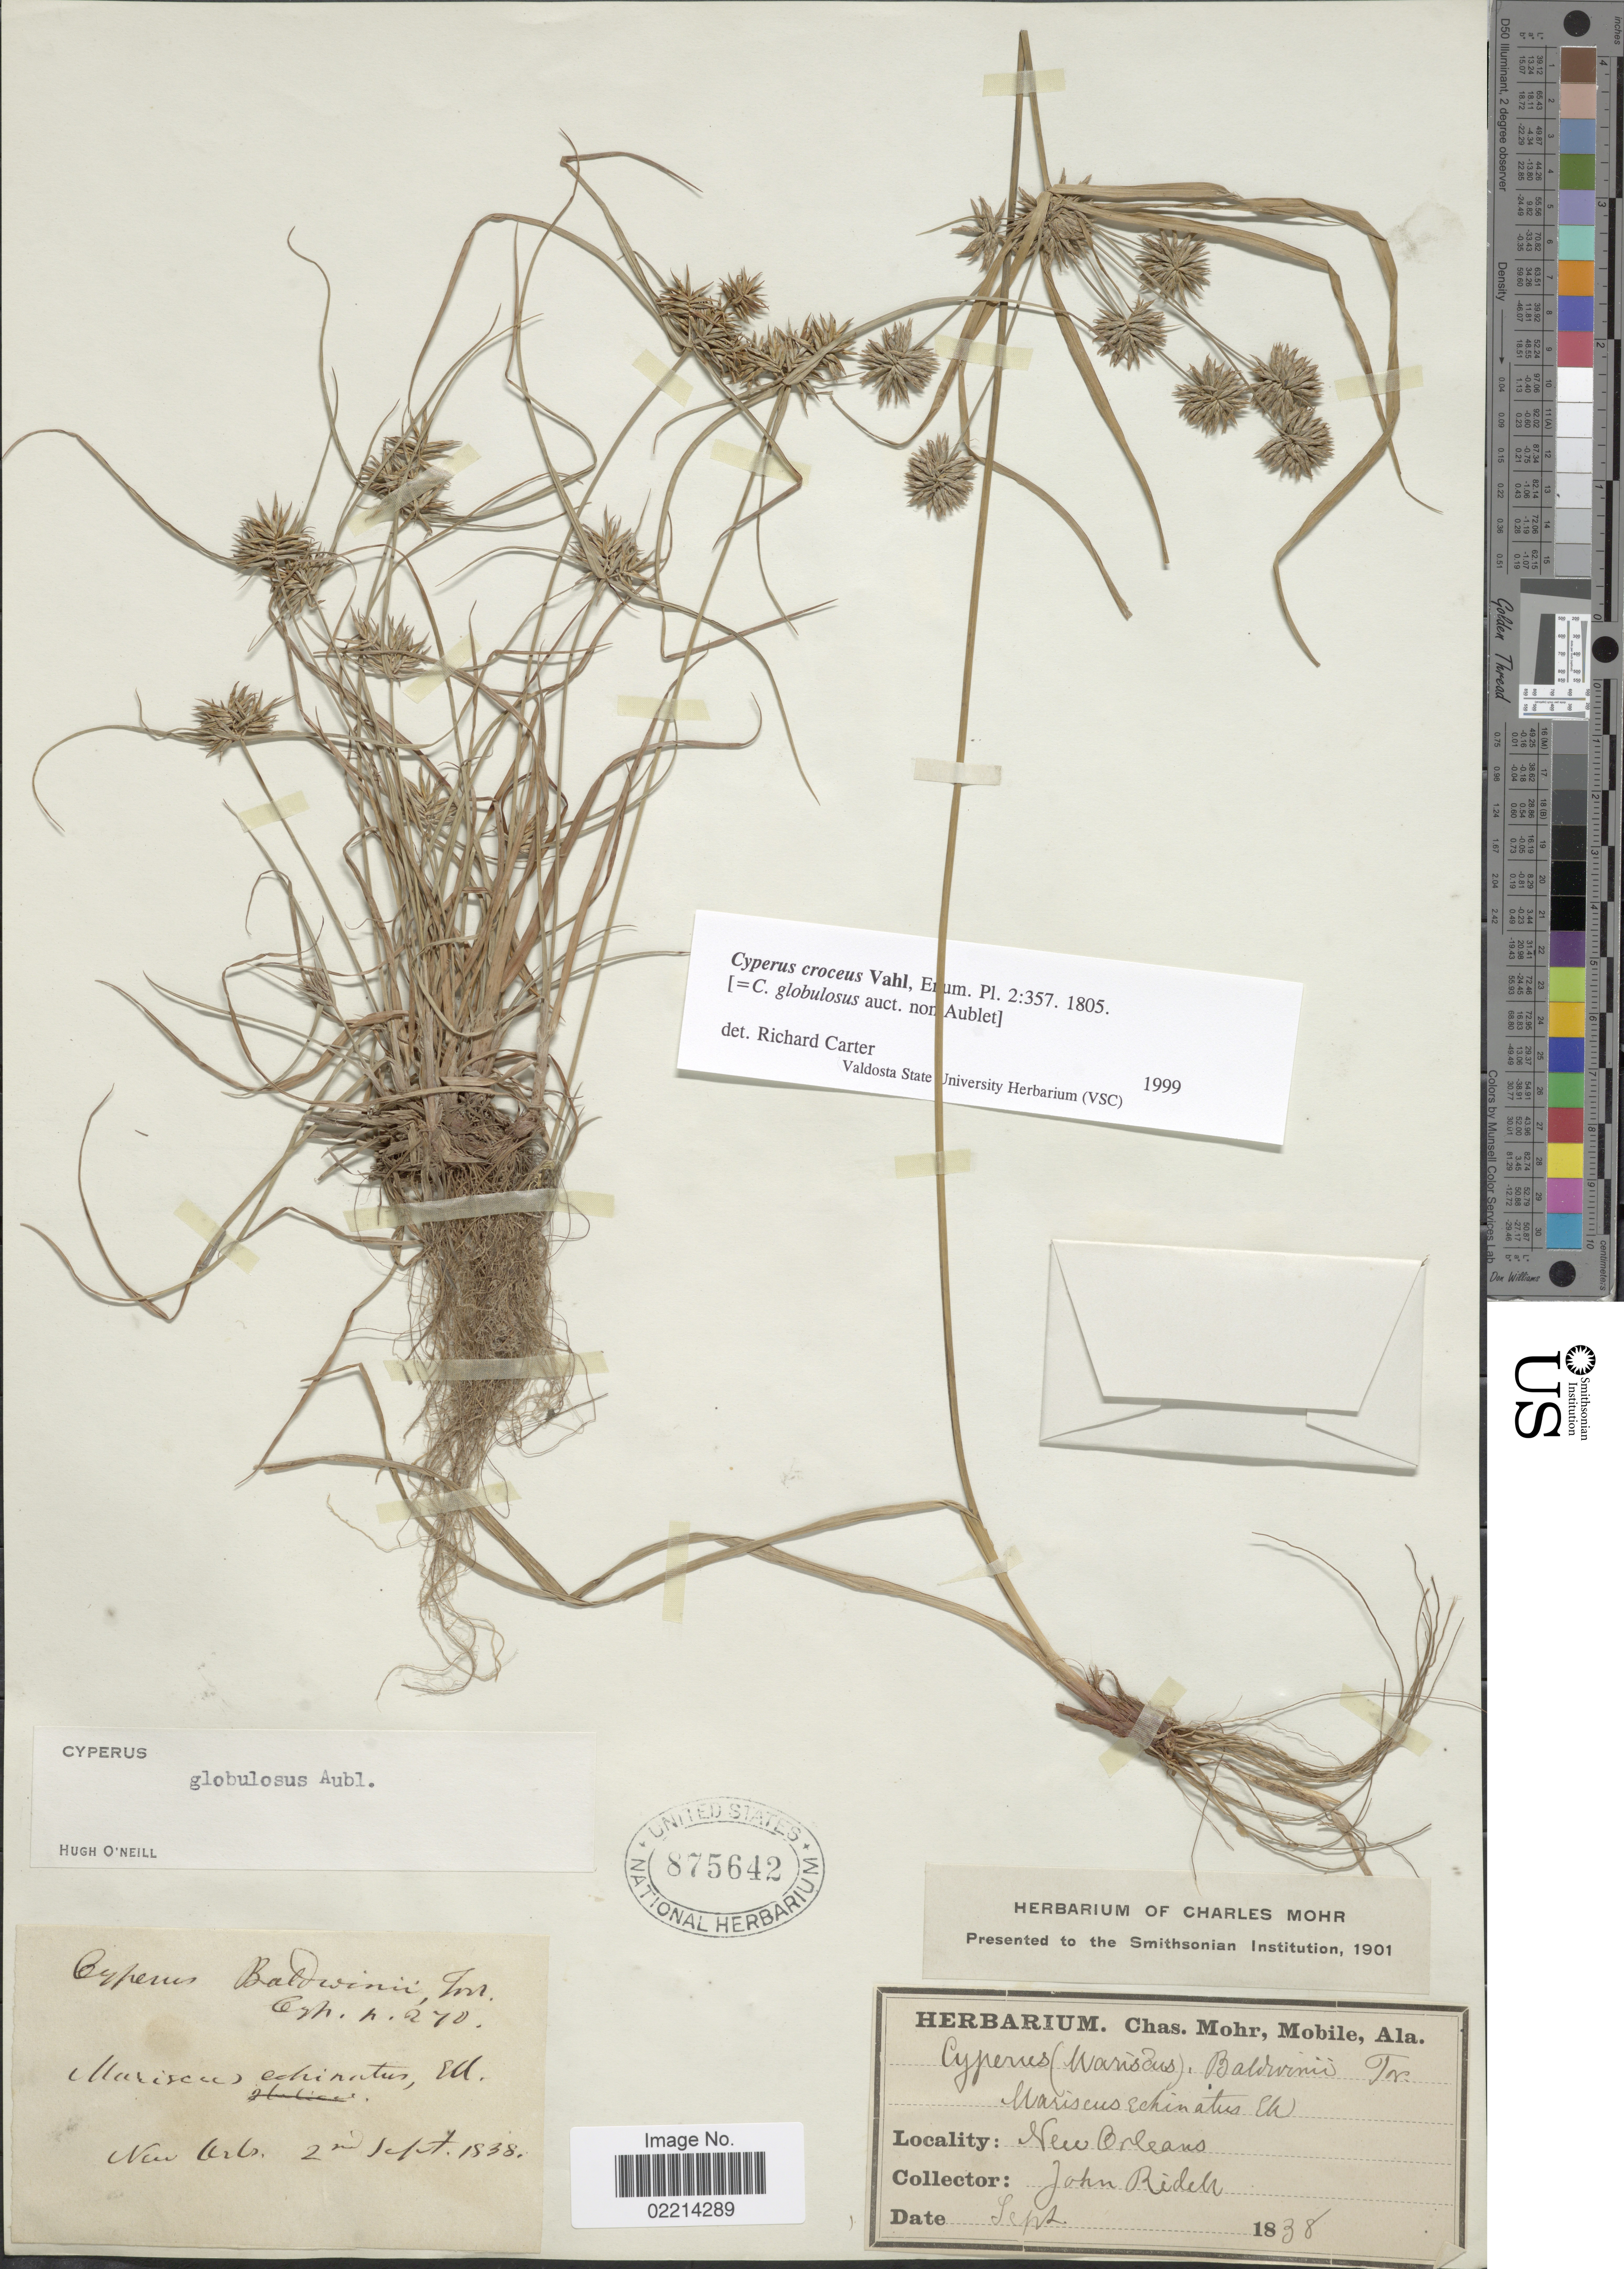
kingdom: Plantae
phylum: Tracheophyta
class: Liliopsida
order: Poales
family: Cyperaceae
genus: Cyperus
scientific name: Cyperus croceus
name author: Vahl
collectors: J. Ridell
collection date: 1838-09-02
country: United States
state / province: Louisiana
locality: New Orleans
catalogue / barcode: US 875642